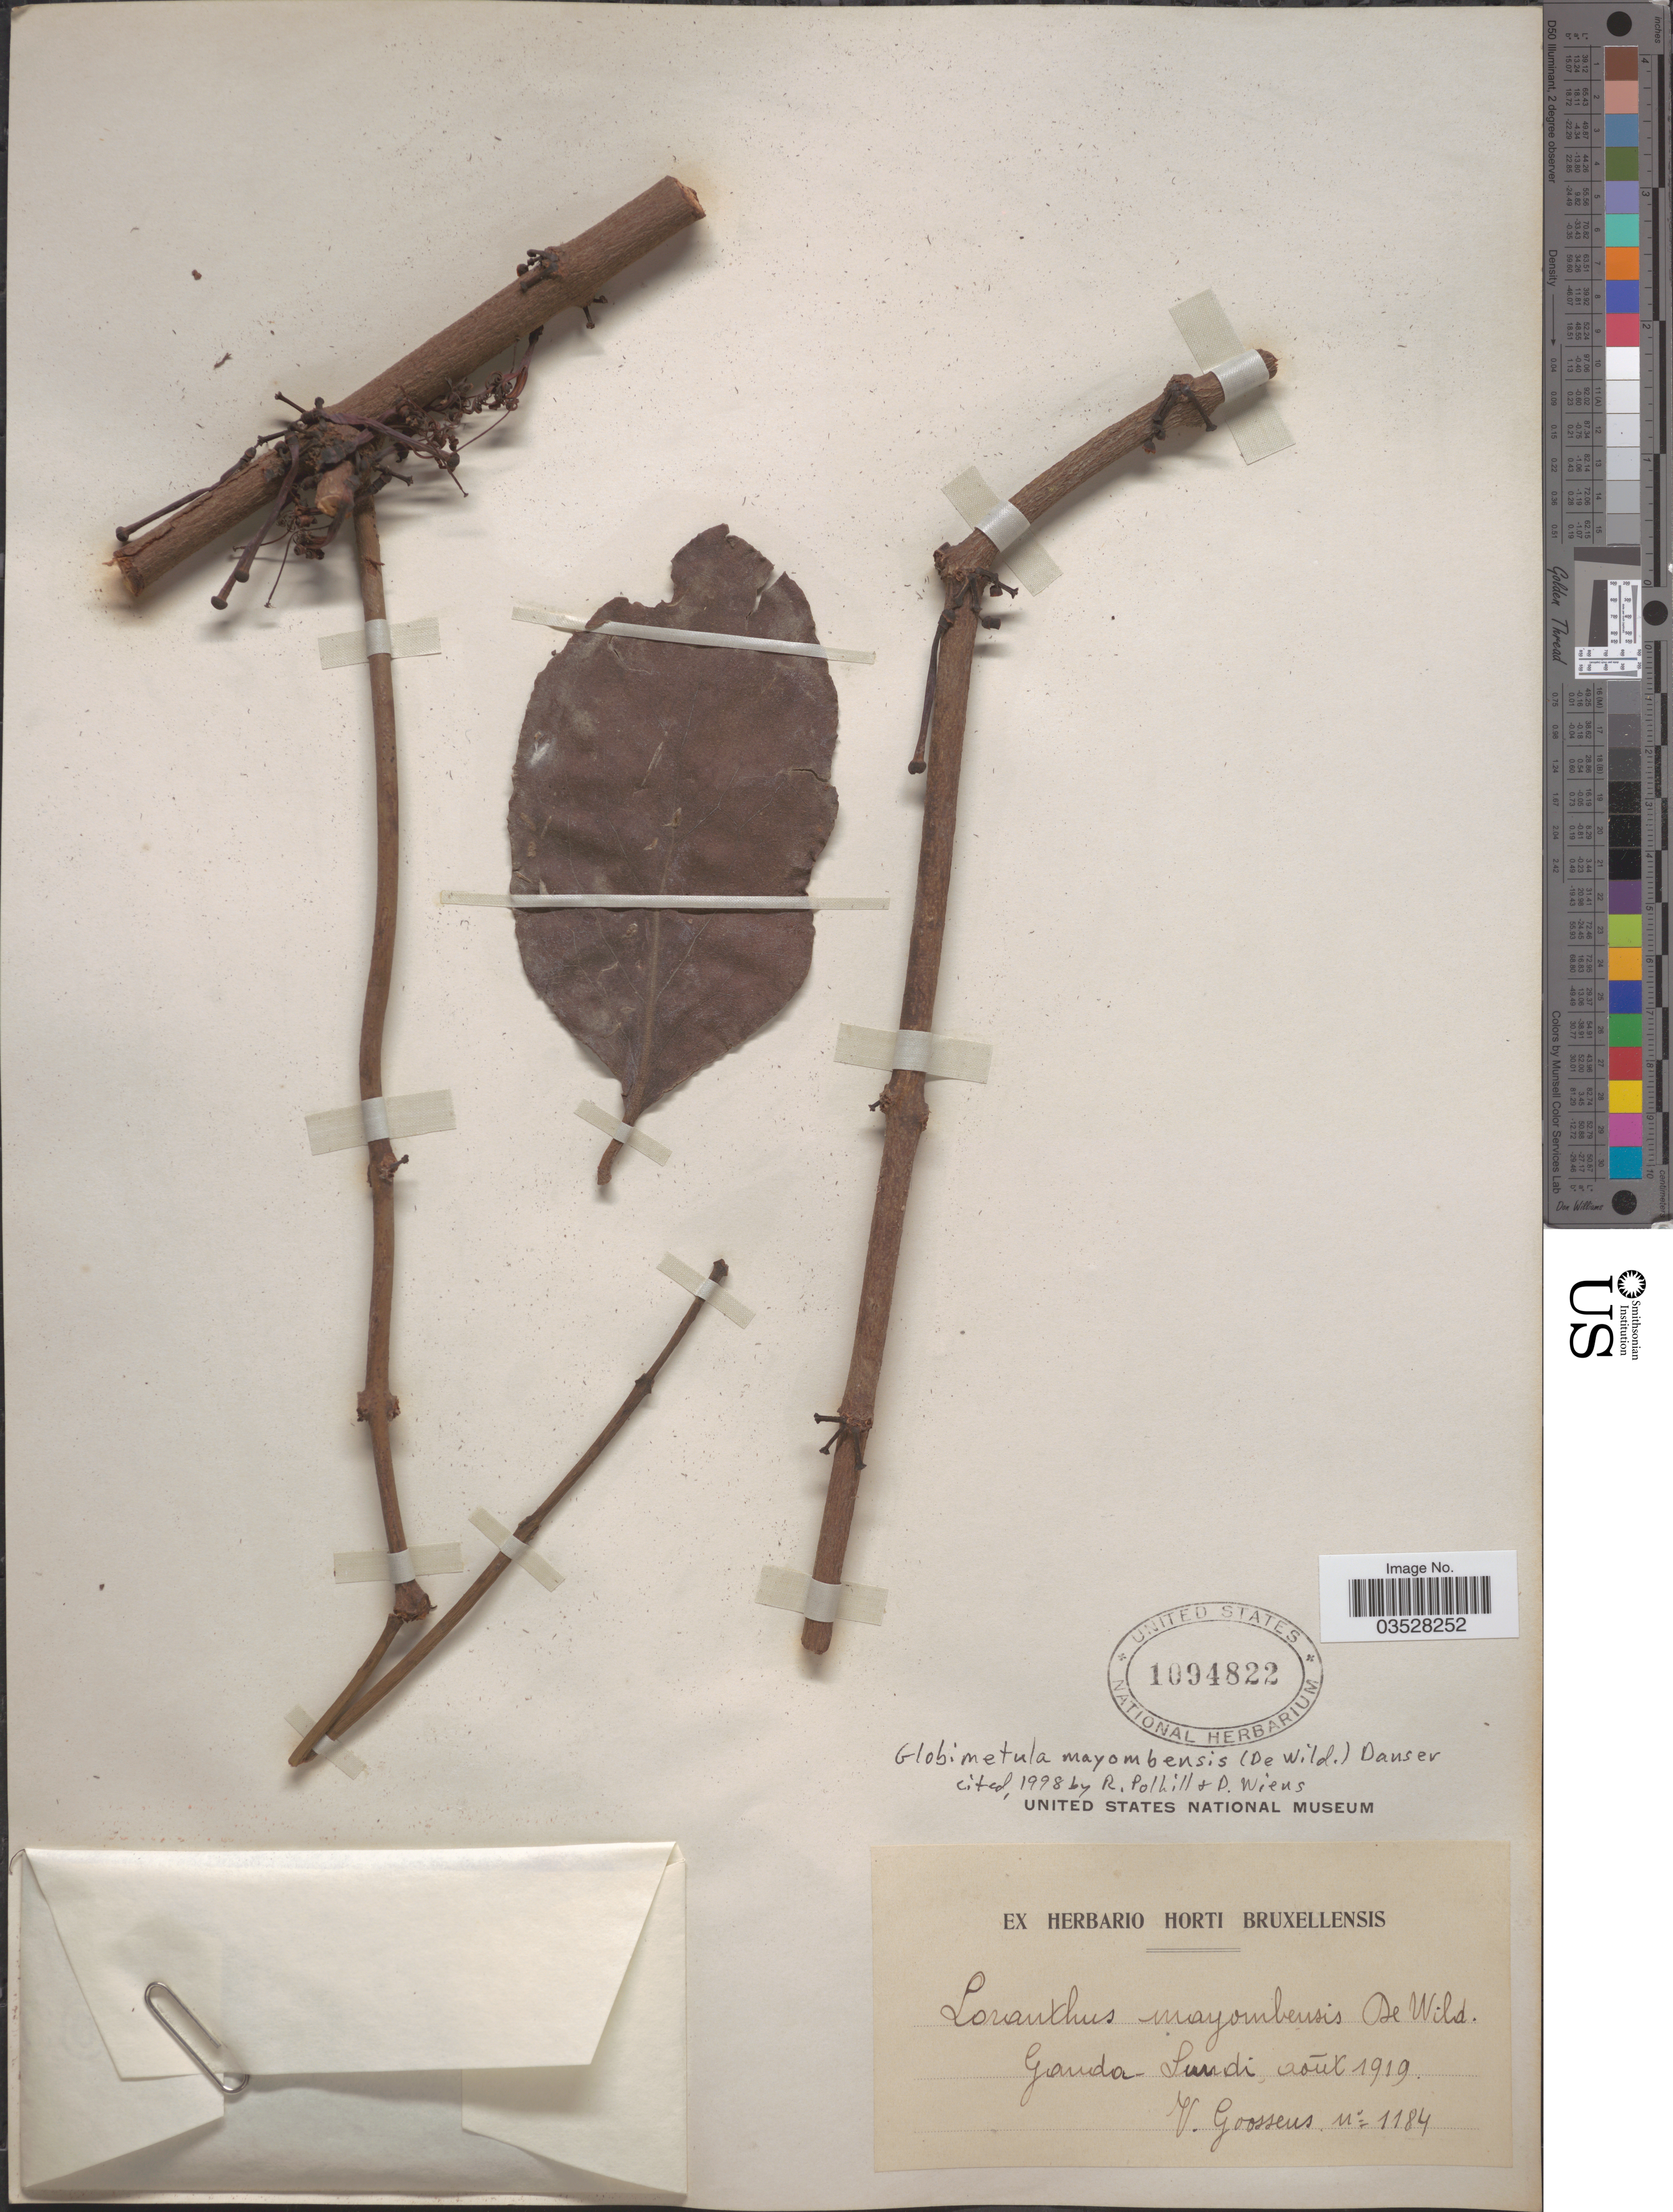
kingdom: Plantae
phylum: Tracheophyta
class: Magnoliopsida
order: Santalales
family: Loranthaceae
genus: Globimetula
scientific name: Globimetula mayombensis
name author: (De Wild.) Danser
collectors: V. Goosseus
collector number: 1184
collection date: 1919-08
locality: Gamda Lundi.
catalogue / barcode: US 1094822